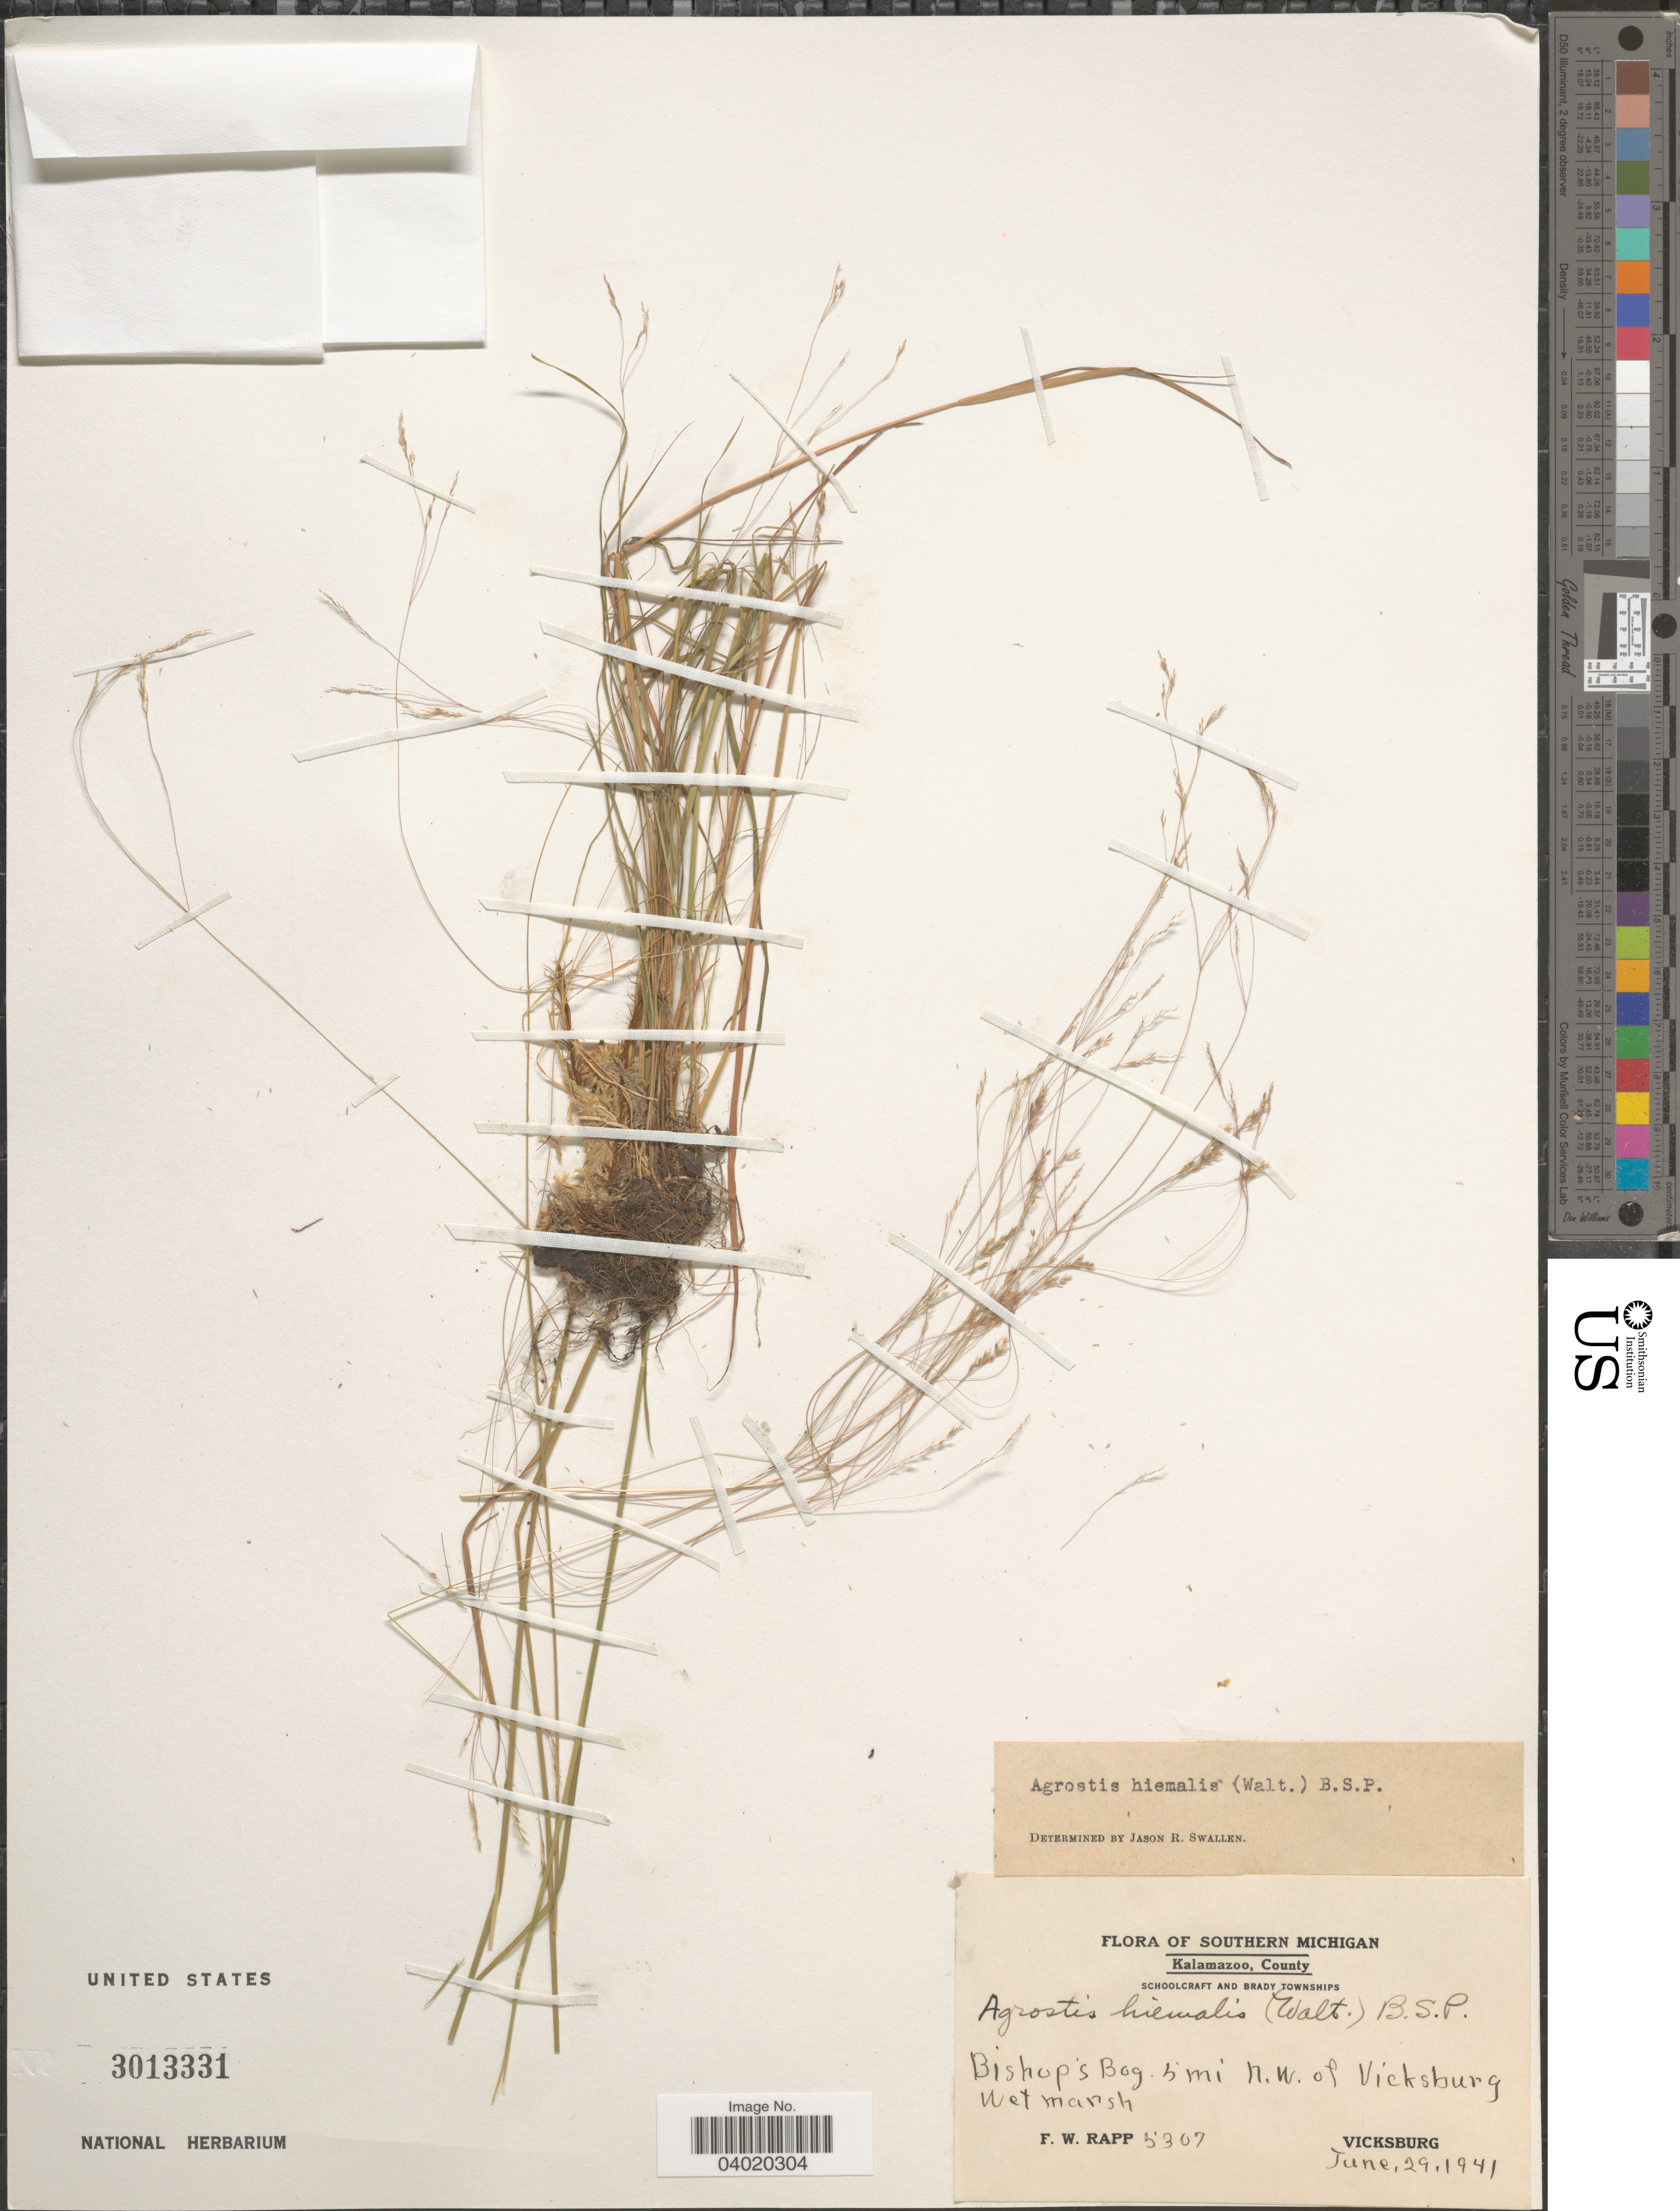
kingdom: Plantae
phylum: Tracheophyta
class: Liliopsida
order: Poales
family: Poaceae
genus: Agrostis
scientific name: Agrostis hyemalis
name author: (Walter) Britton et al.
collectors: F. Rapp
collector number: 5307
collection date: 1941-06-29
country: United States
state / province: Michigan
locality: Southern Michigan. Kalamazoo, County. Schoolcraft and Brady Townships. Bishop's Bog. 5 mi N.W. of Vicksburg. Vicksburg.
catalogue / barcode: US 3013331